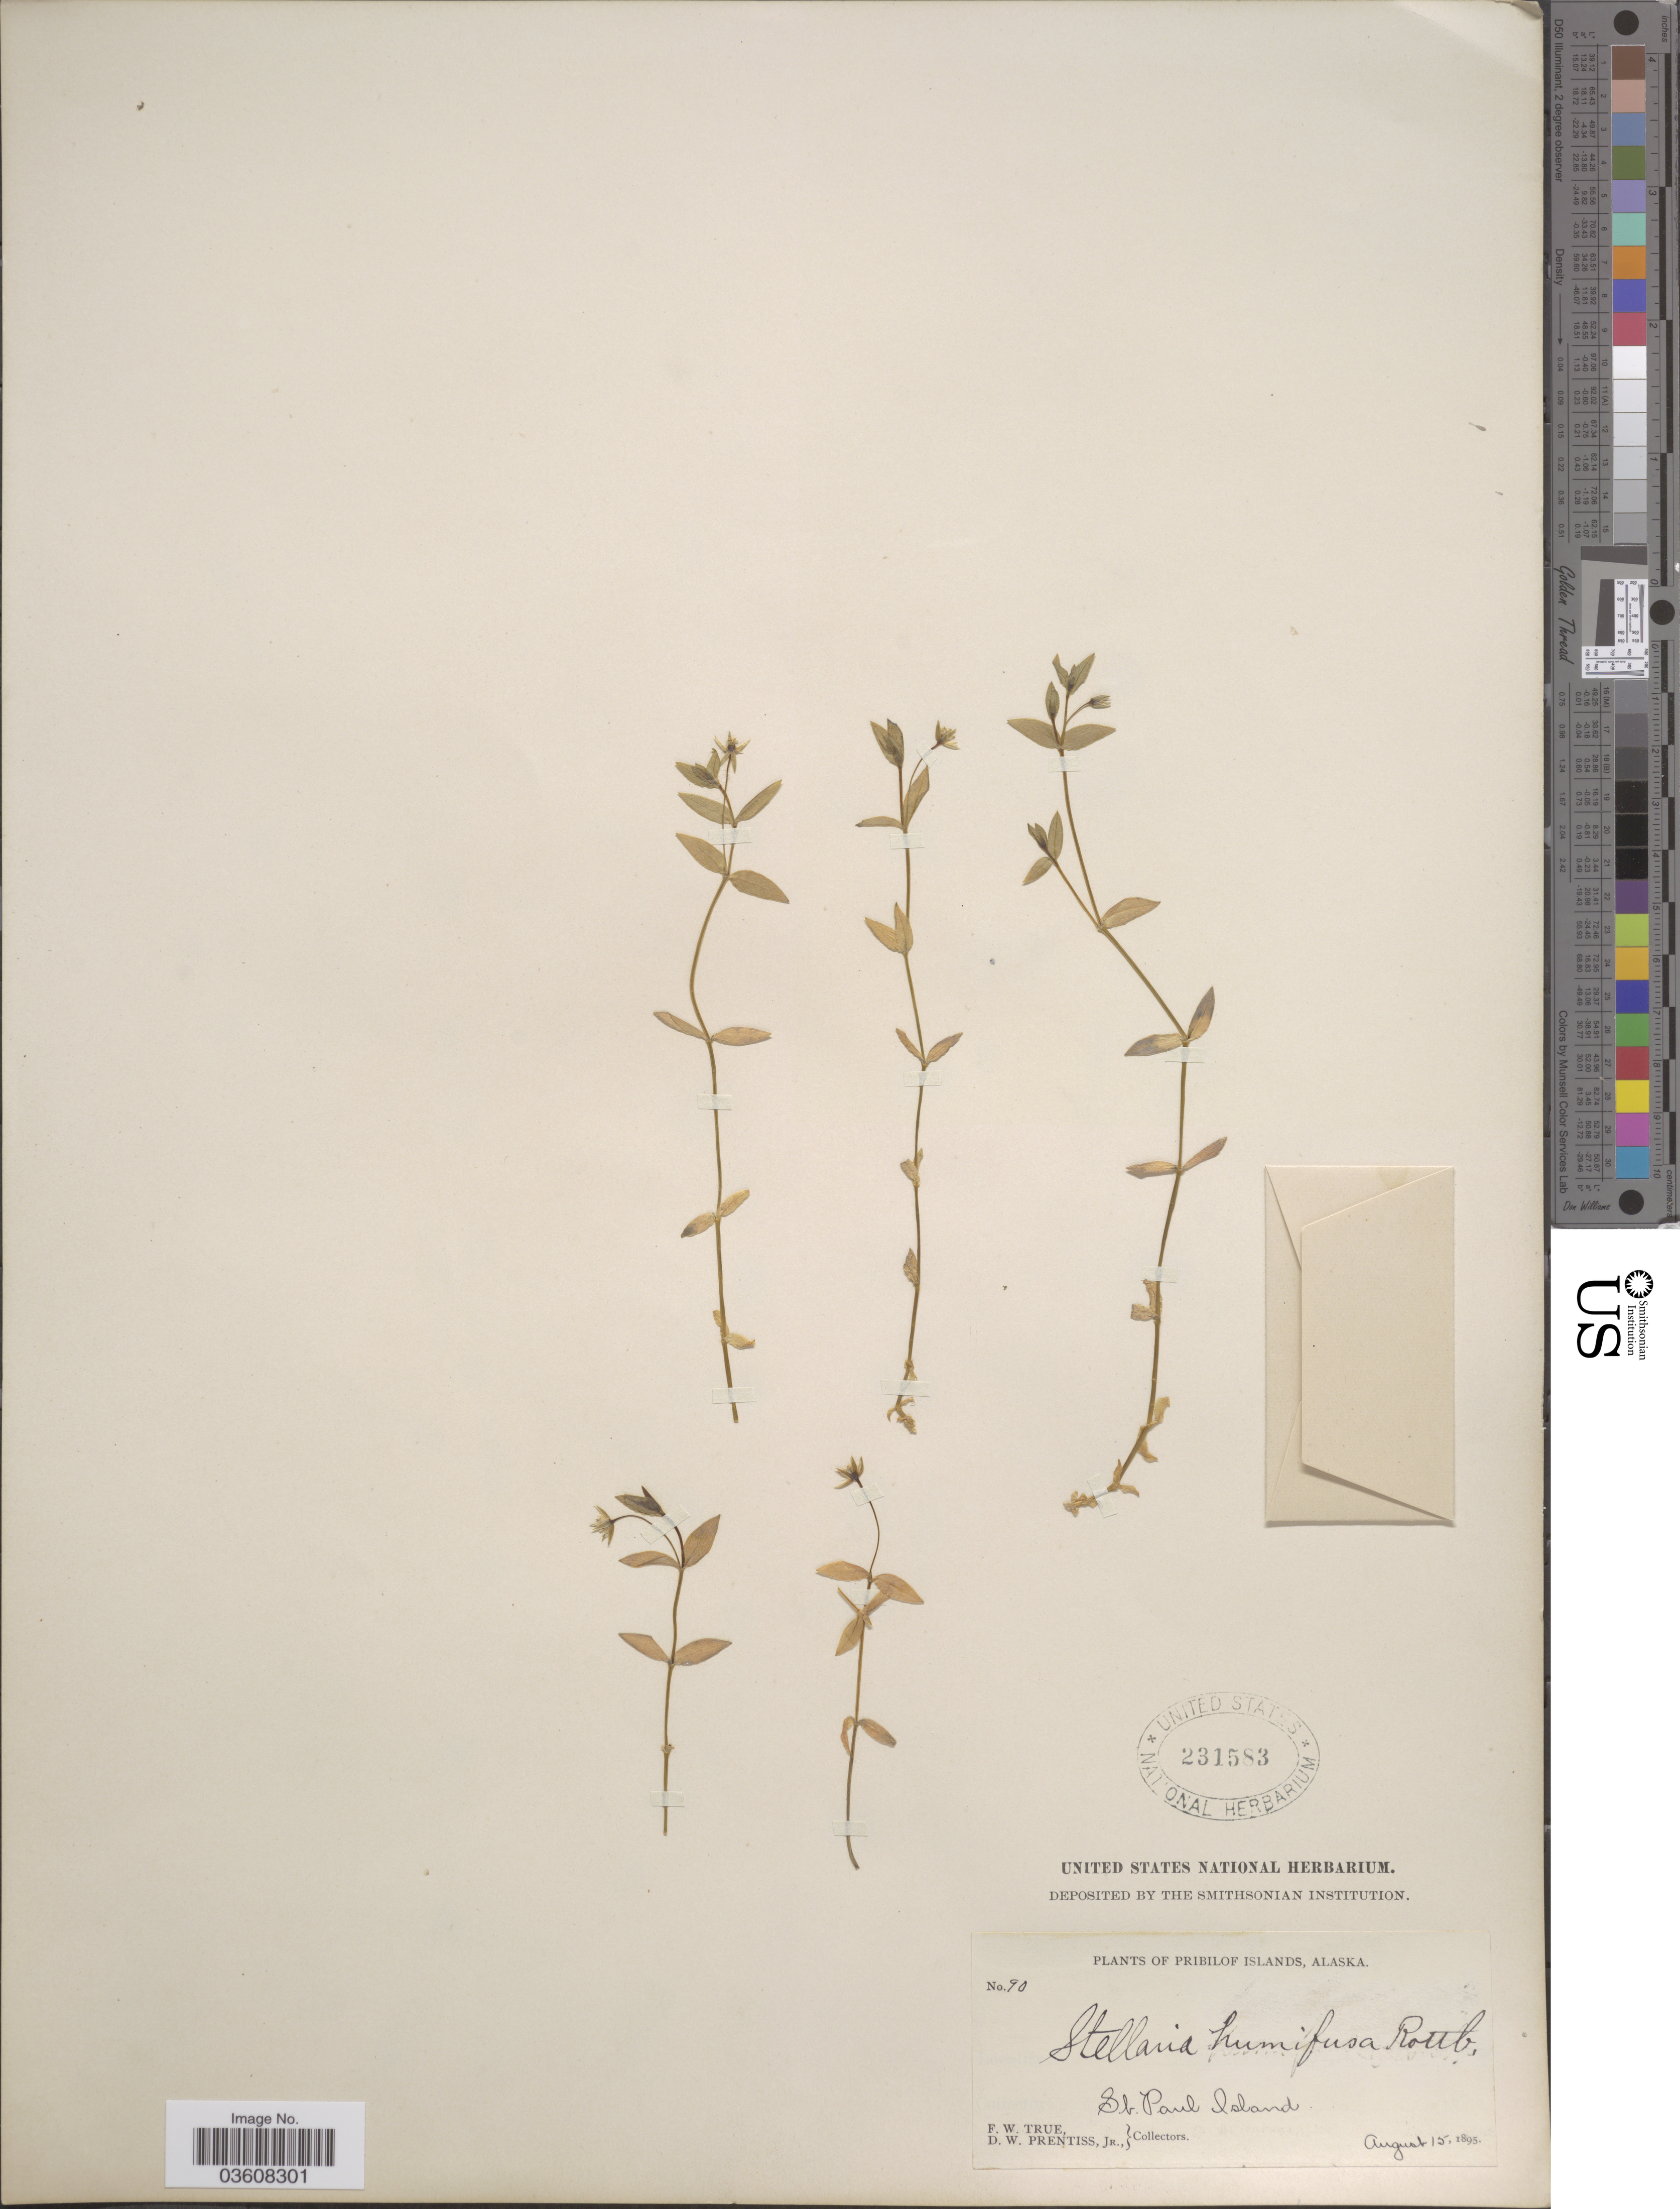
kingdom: Plantae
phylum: Tracheophyta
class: Magnoliopsida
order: Caryophyllales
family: Caryophyllaceae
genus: Stellaria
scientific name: Stellaria humifusa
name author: Rottb.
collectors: F. True & D. Prentiss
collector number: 90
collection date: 1895-08-15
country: United States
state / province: Alaska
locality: Pribilof Islands. St. Paul Island.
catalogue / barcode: US 231583